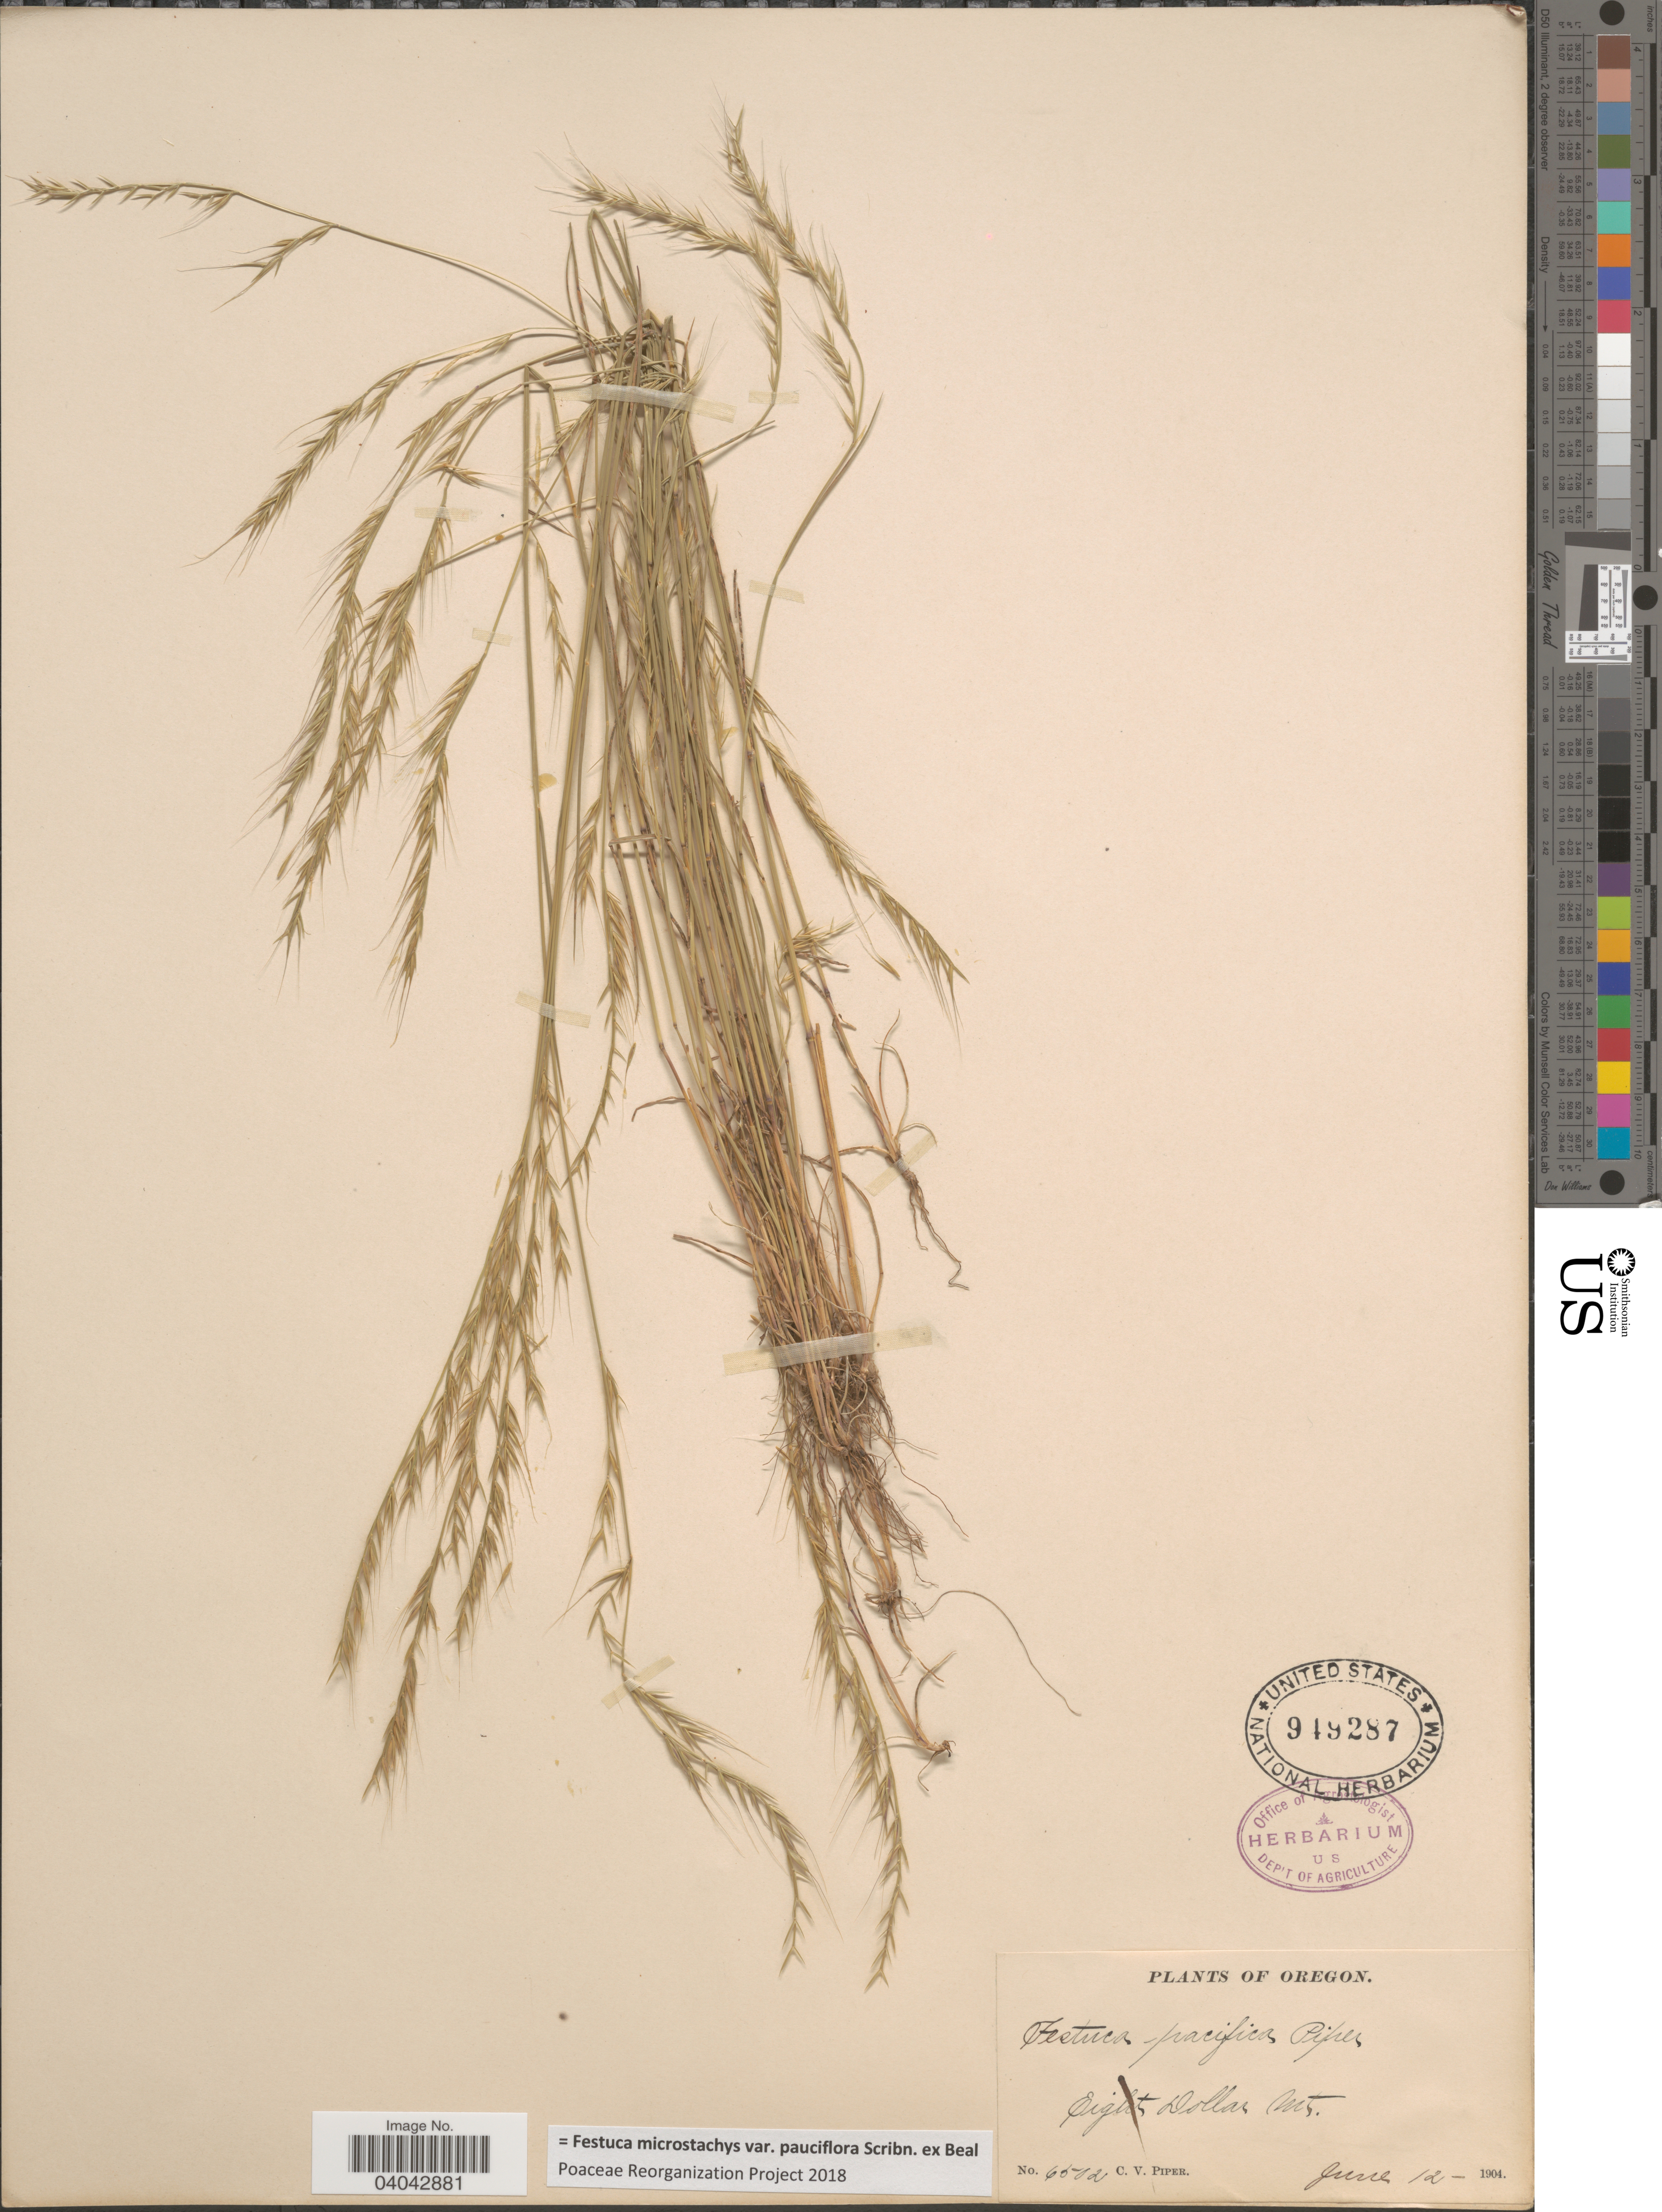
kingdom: Plantae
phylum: Tracheophyta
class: Liliopsida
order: Poales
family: Poaceae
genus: Festuca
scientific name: Festuca microstachys var. pauciflora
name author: Scribn. ex W.J. Beal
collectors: C. V. Piper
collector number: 6502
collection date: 1904-06-12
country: United States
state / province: Oregon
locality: Eight Dollar Mts.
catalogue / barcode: US 949287